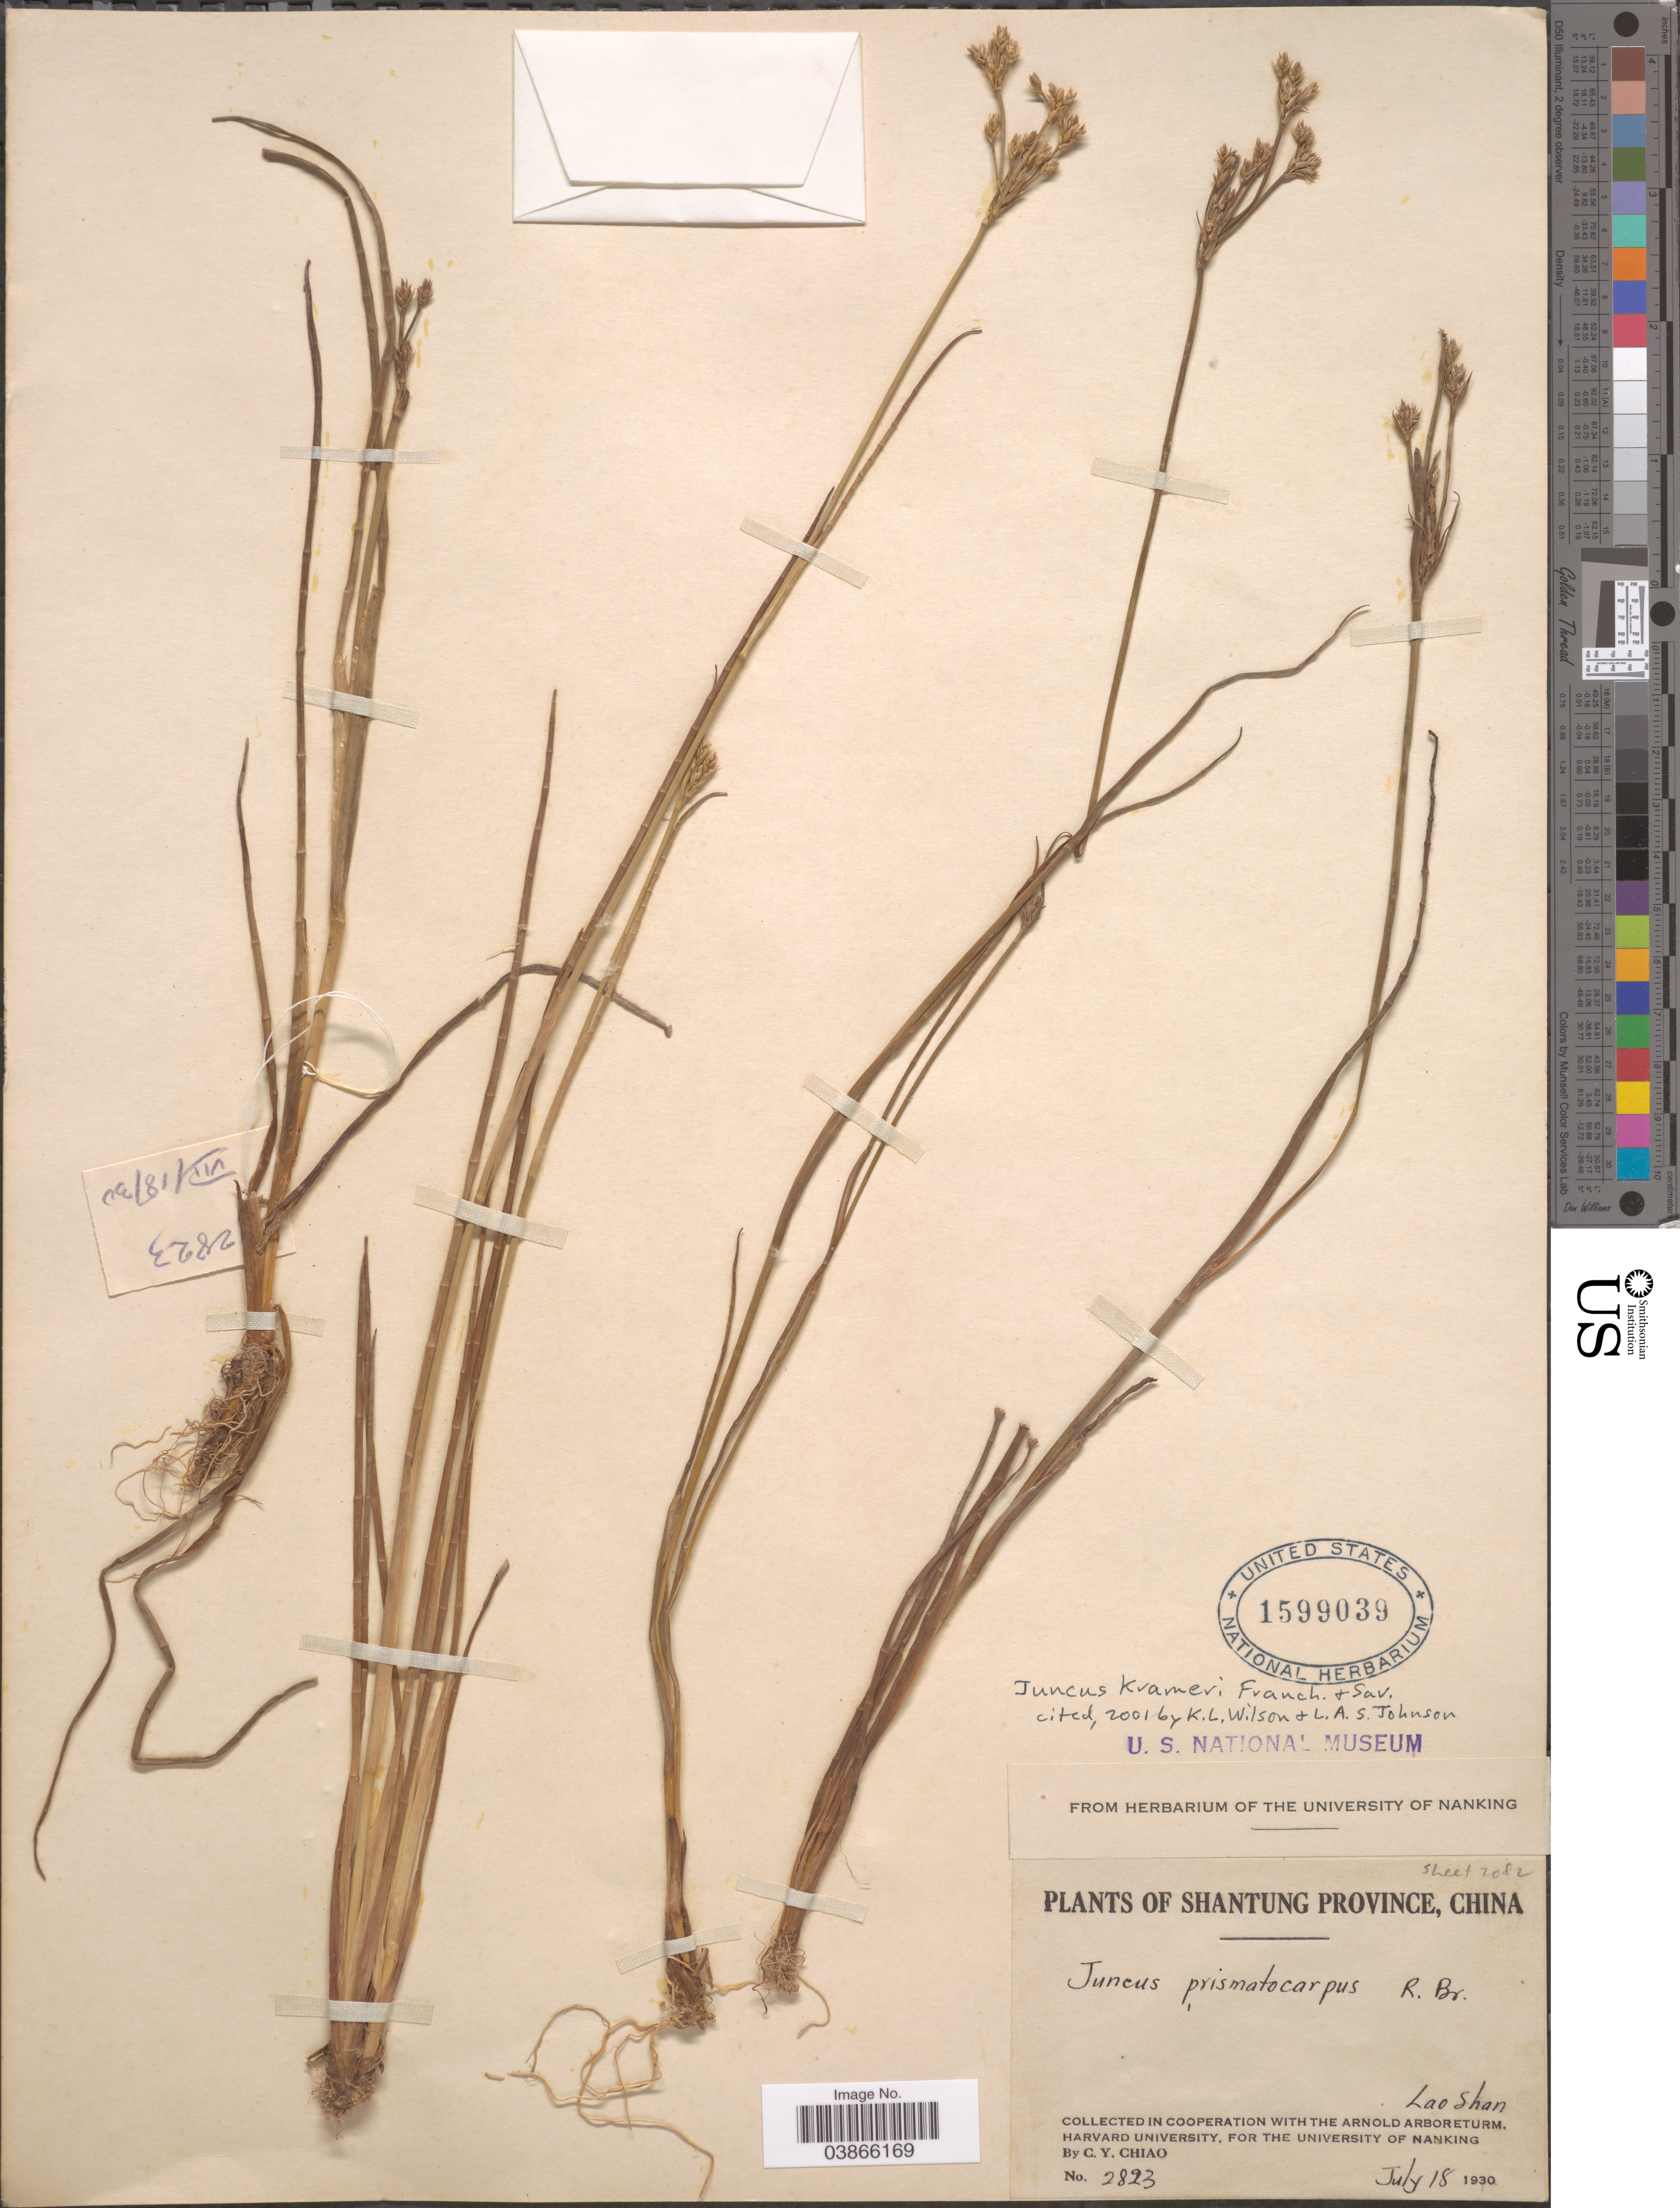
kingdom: Plantae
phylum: Tracheophyta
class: Liliopsida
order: Poales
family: Juncaceae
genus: Juncus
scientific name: Juncus krameri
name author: Franch. & Sav.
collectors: C. Y. Chiao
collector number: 2823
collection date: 1930-07-18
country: China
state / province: Shandong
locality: Shantung Province. Lao Shan.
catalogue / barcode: US 1599039